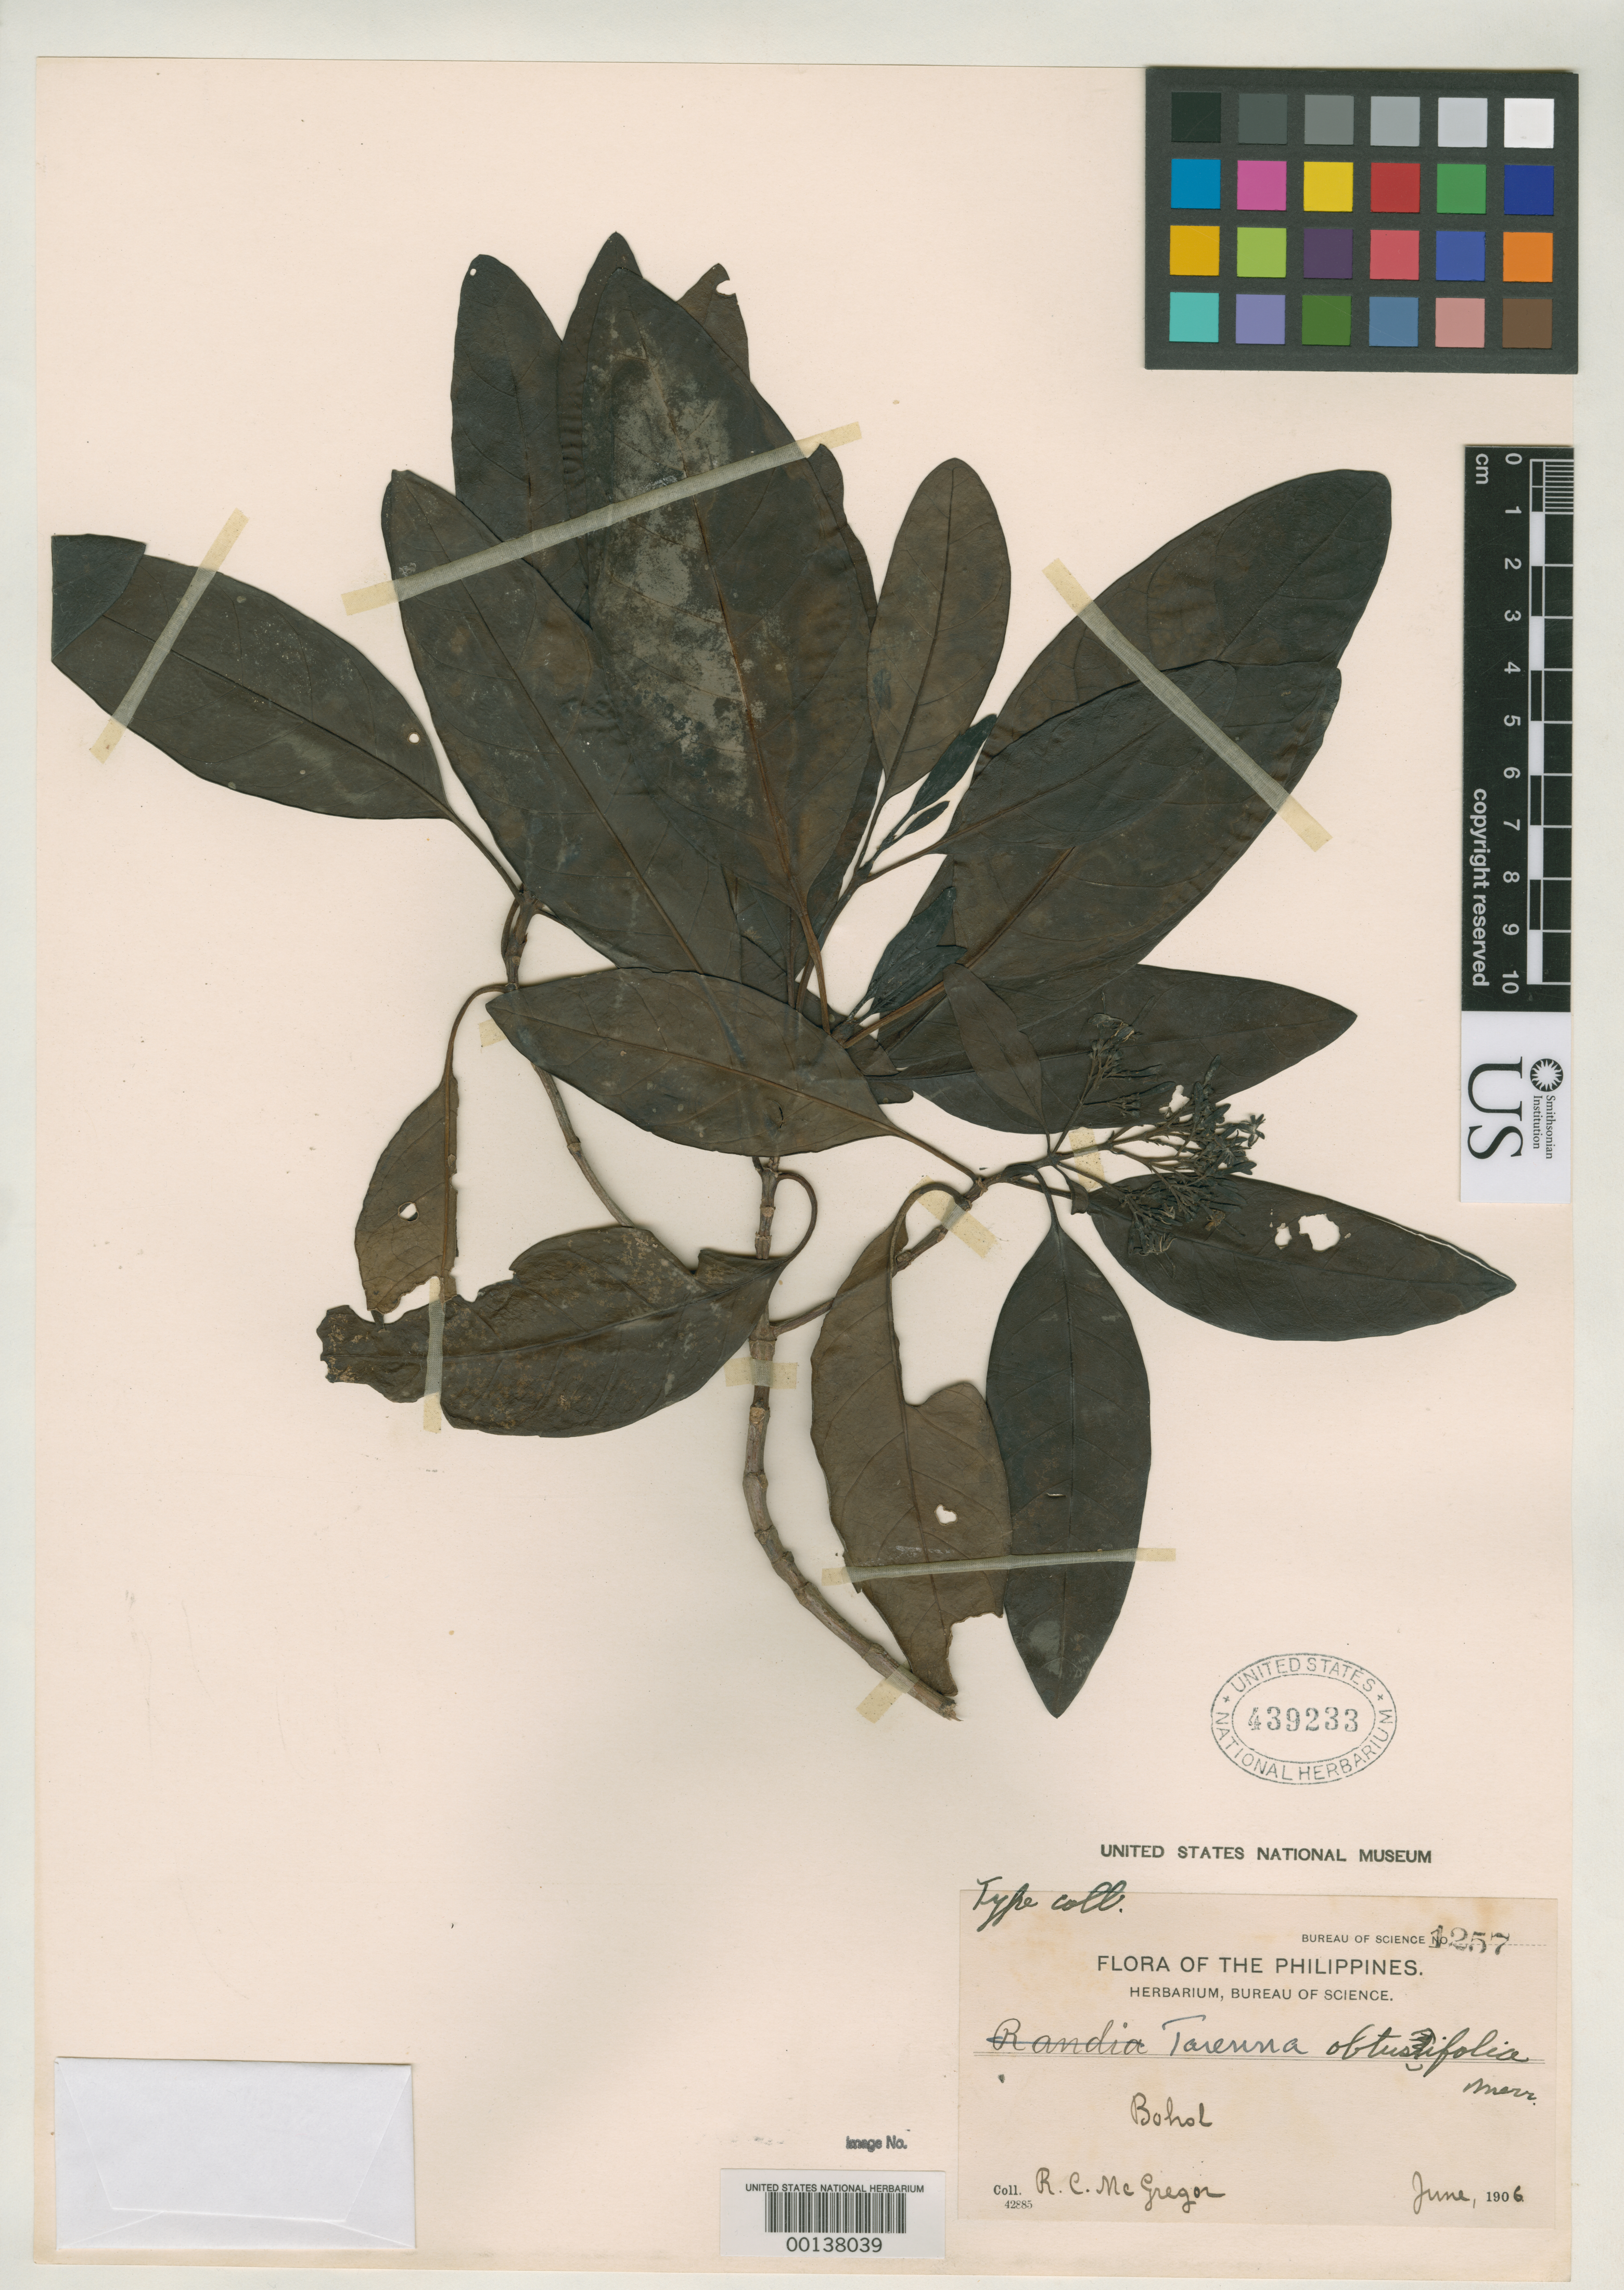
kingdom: Plantae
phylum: Tracheophyta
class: Magnoliopsida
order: Gentianales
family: Rubiaceae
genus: Tarenna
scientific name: Tarenna obtusifolia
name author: Merr.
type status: Isotype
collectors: R. C. McGregor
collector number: Bur. Sci. 1257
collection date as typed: Jun 1906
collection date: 1906-06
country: Philippines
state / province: Central Visayas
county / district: Bohol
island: Bohol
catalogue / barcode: US 439233